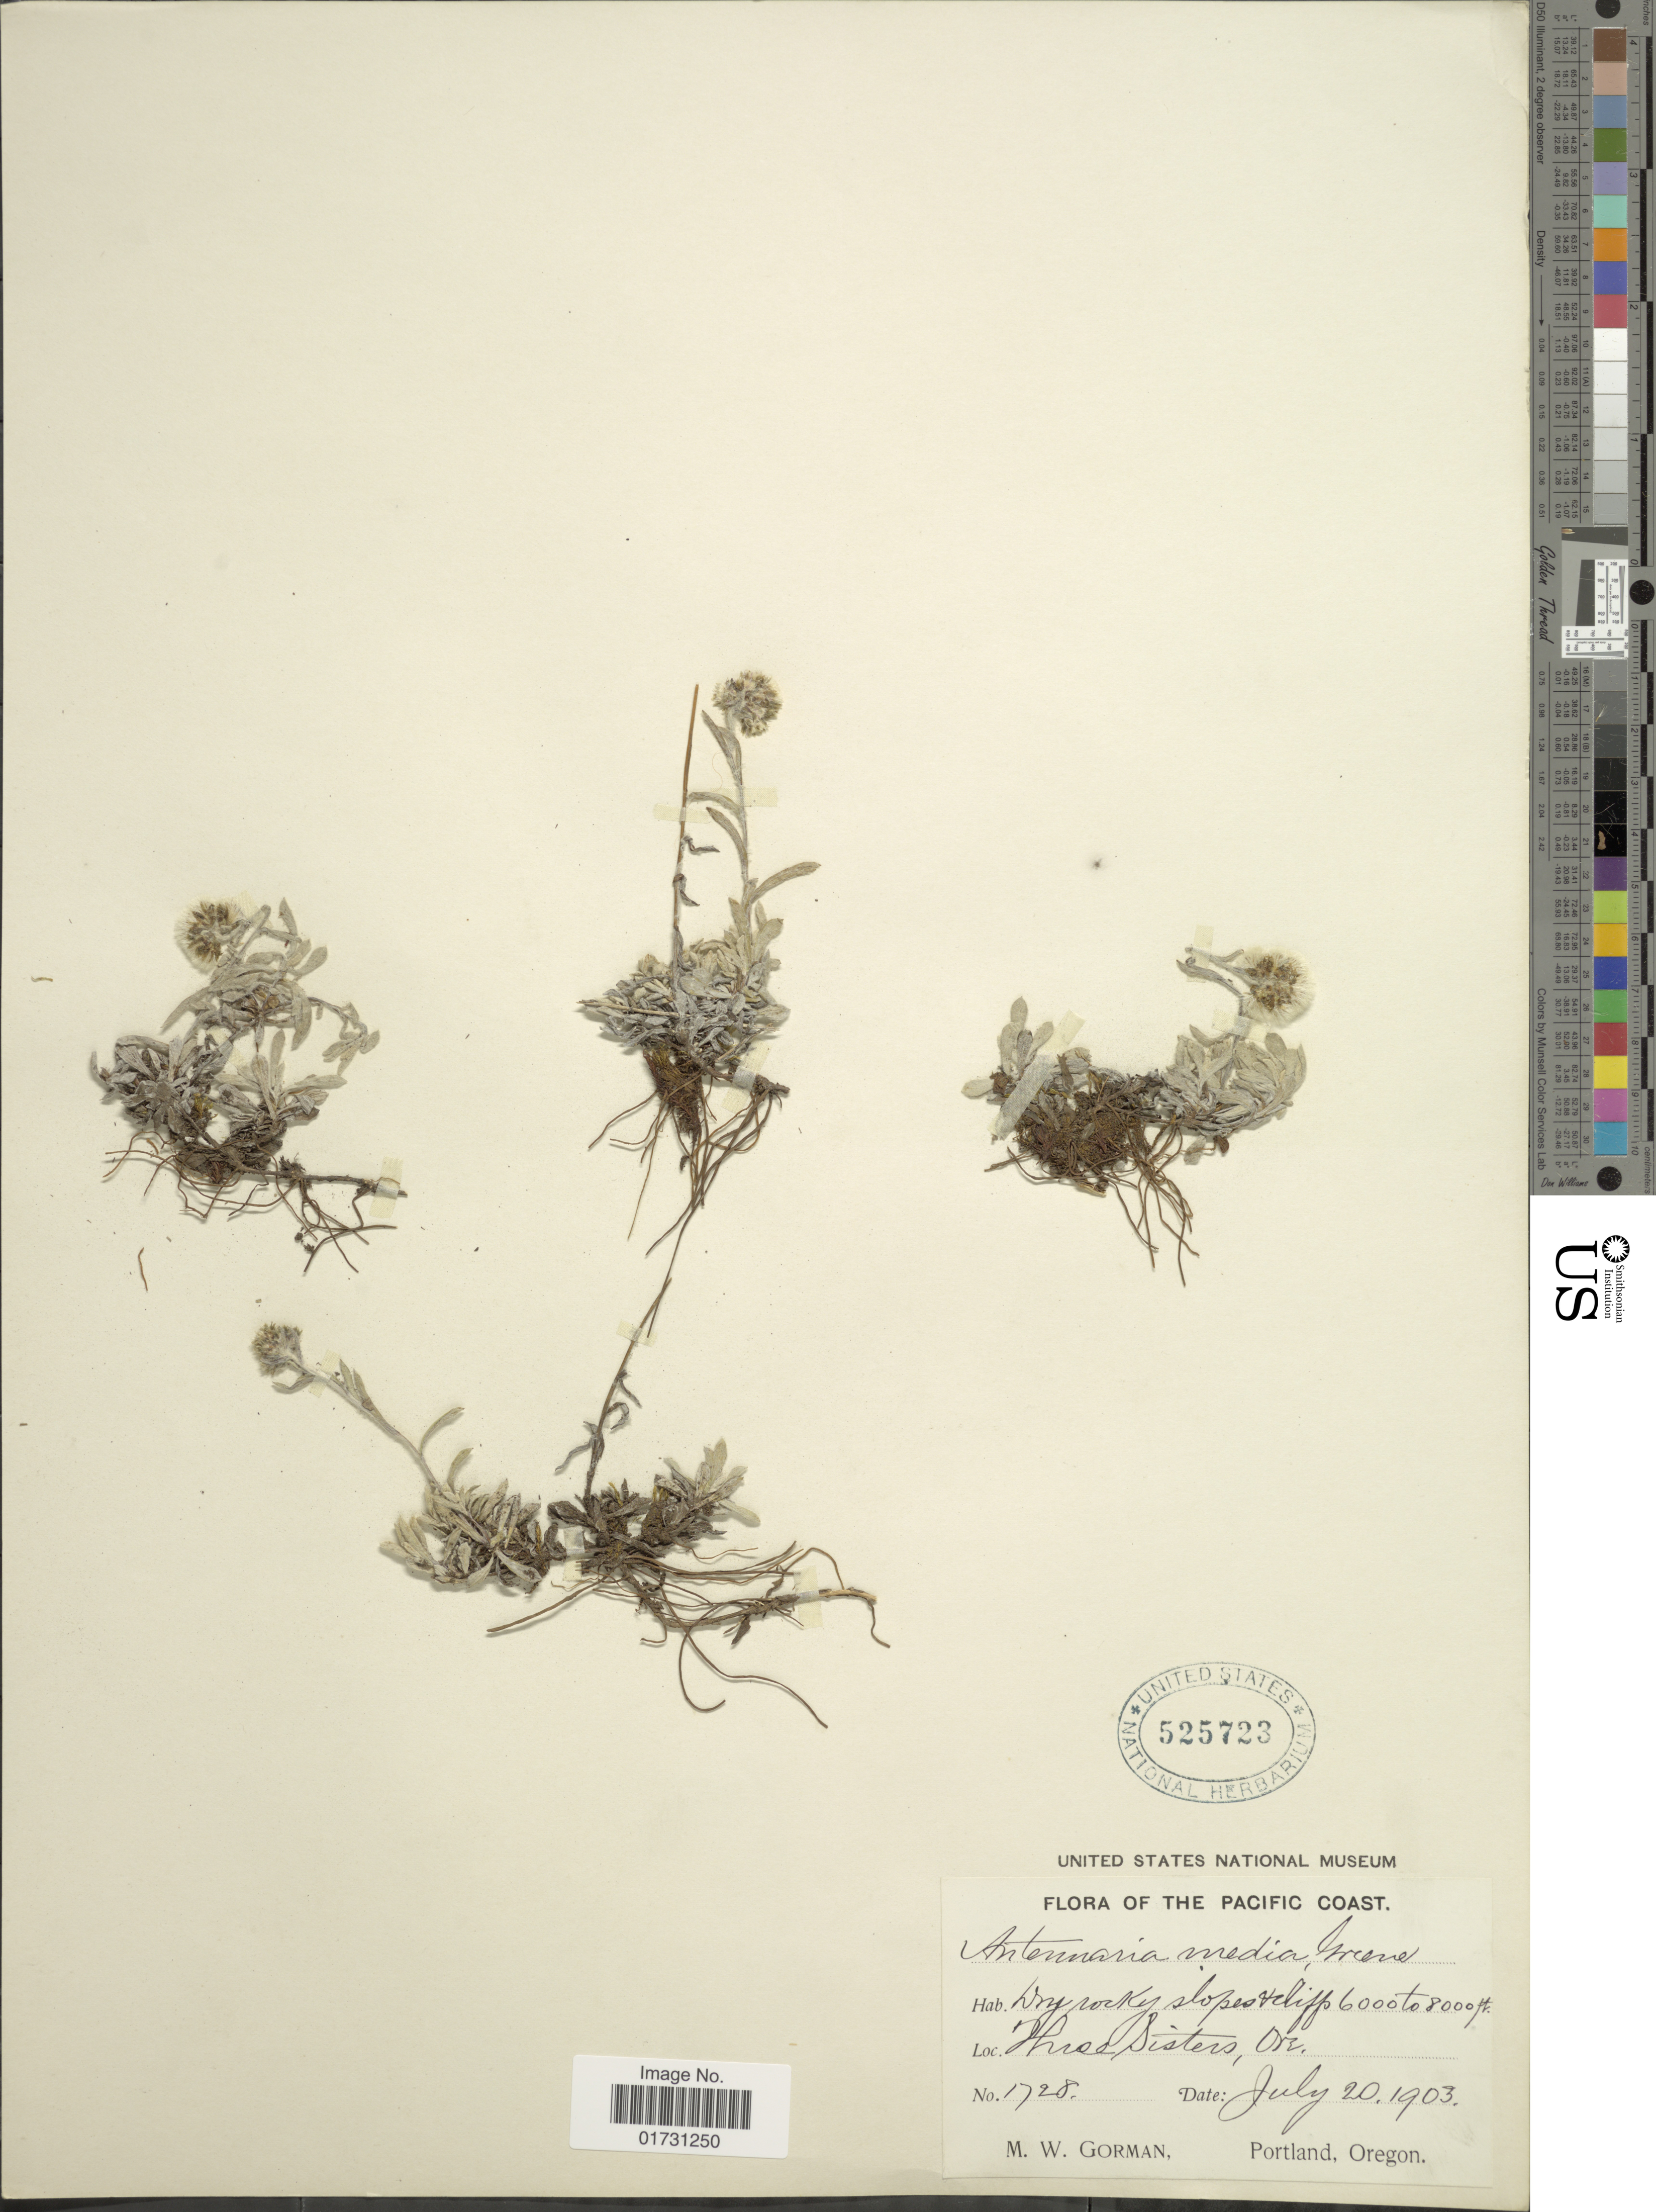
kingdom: Plantae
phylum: Tracheophyta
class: Magnoliopsida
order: Asterales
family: Asteraceae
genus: Antennaria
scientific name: Antennaria media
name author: Greene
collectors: M. W. Gorman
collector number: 1728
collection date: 1903-07-20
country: United States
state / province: Oregon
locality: The Pacific Coast, Three Sisters, Ore.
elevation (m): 1829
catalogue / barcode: US 525723